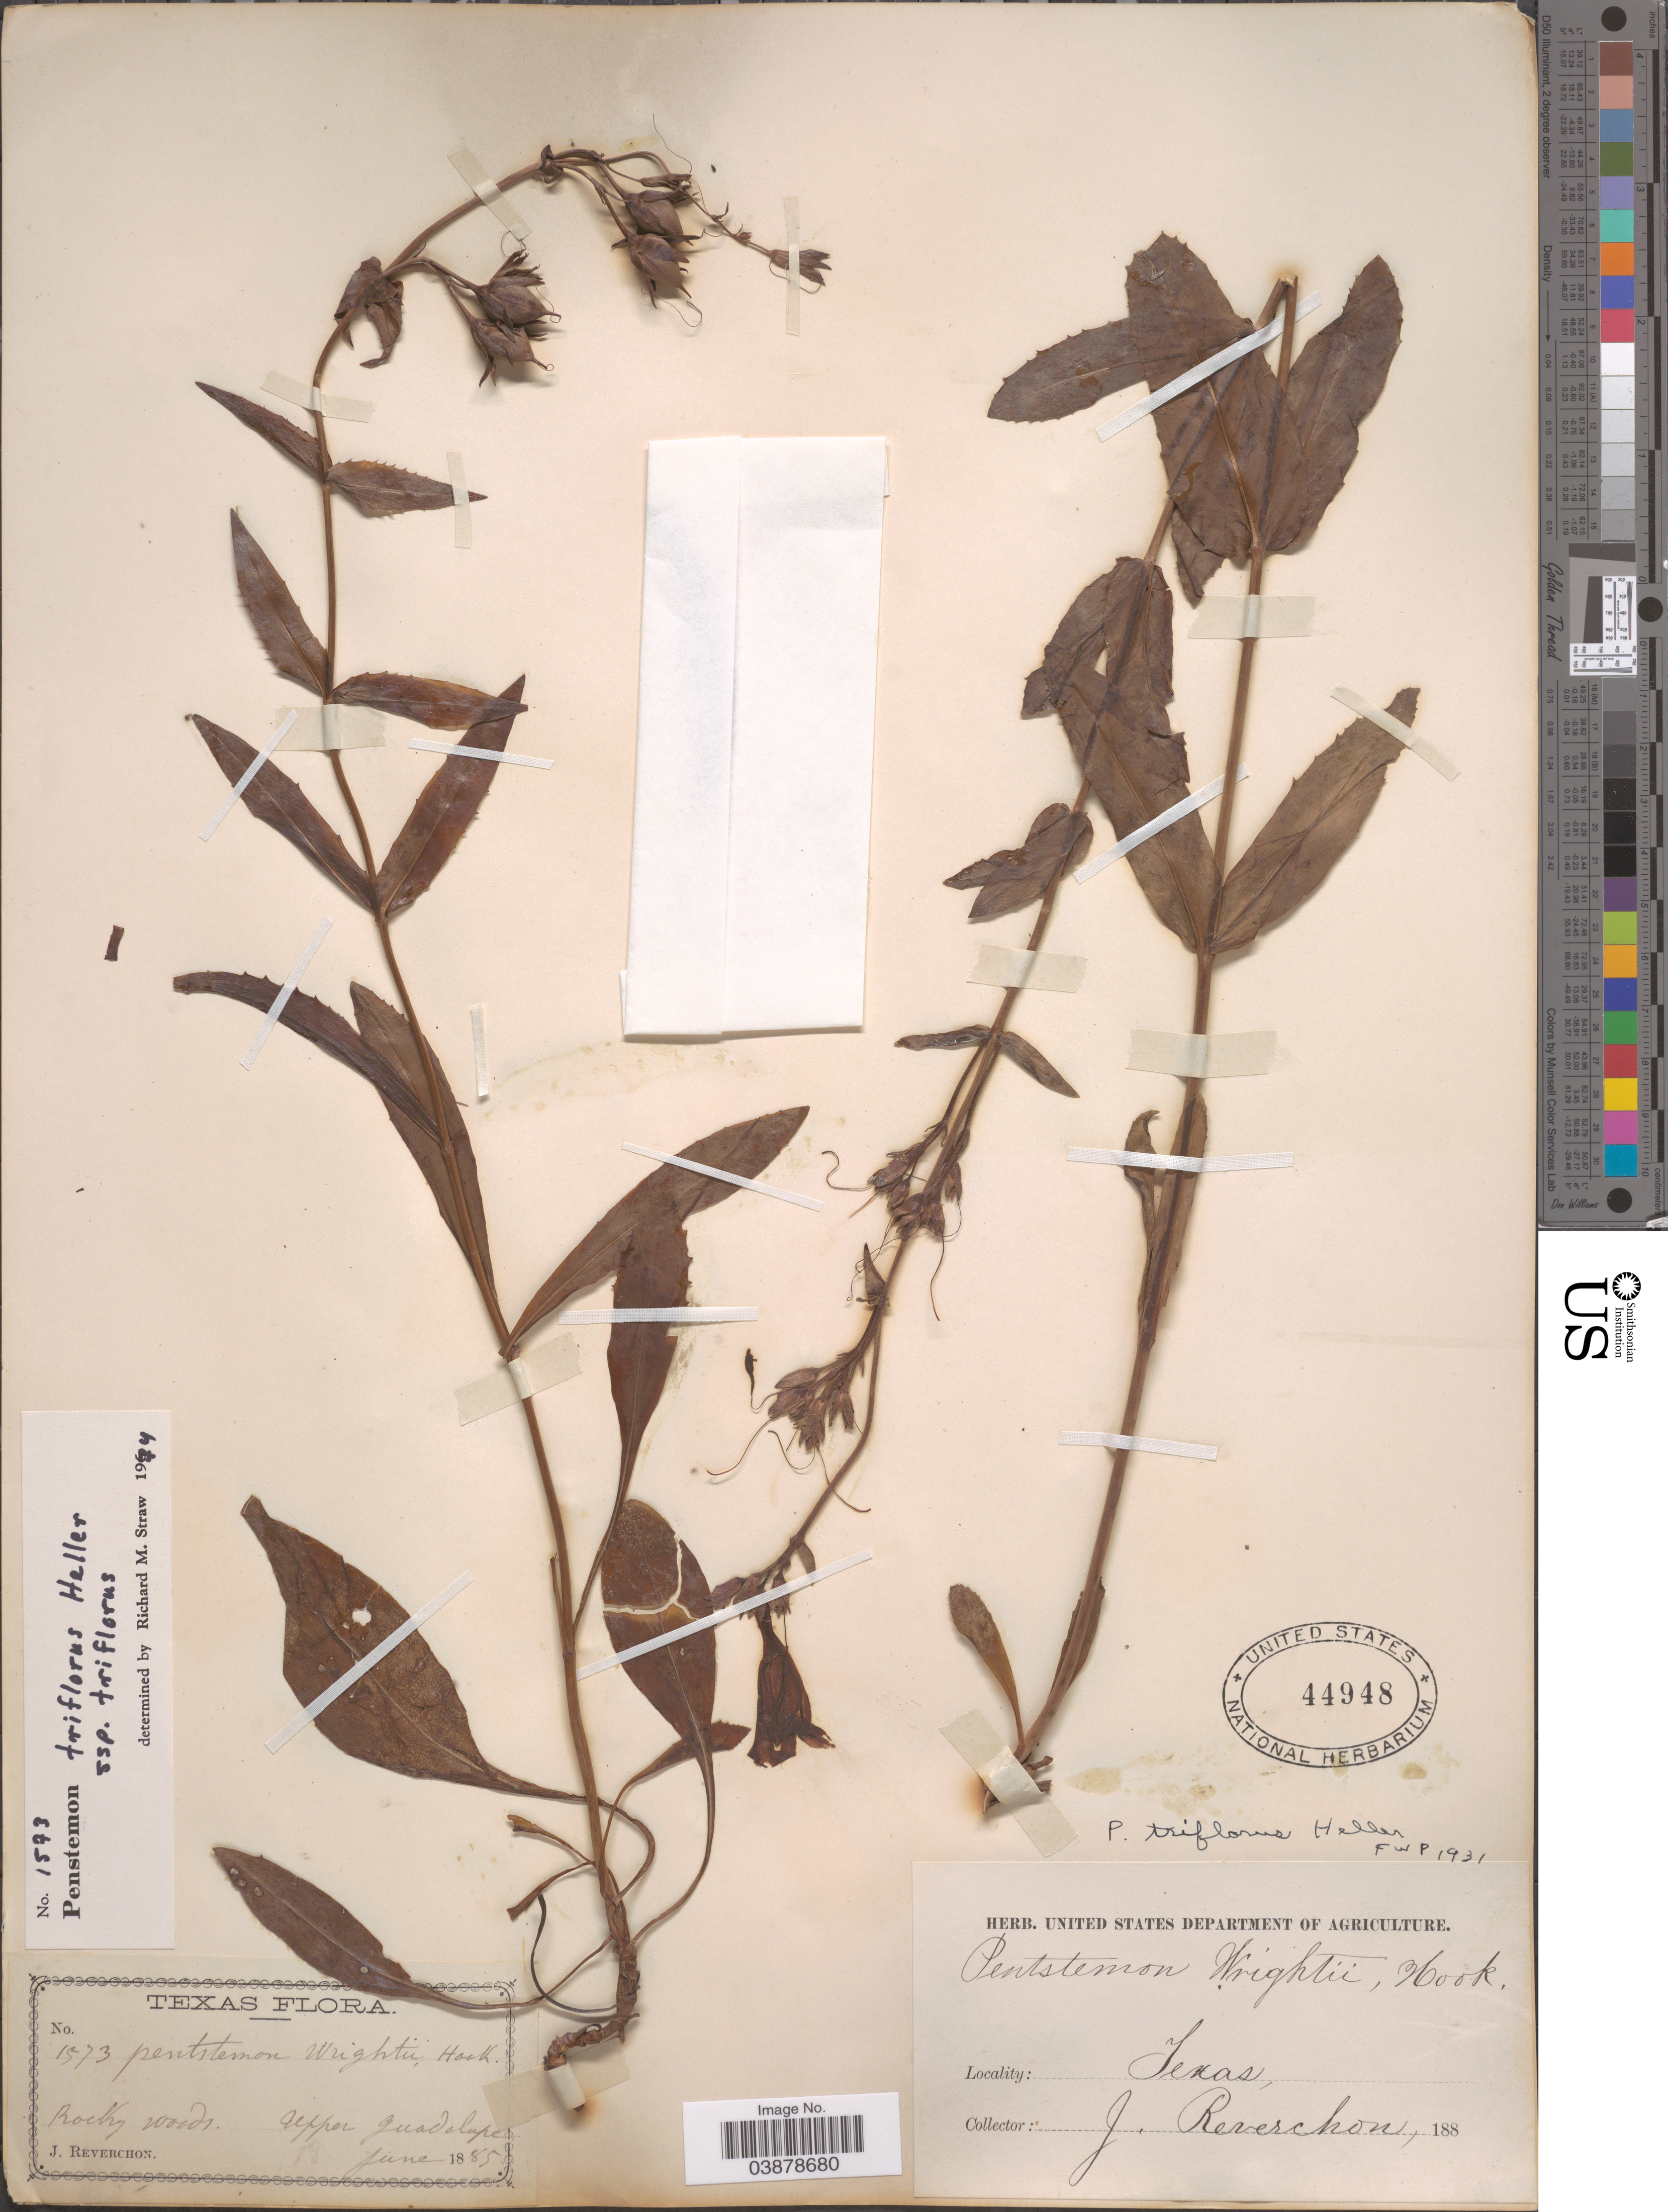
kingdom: Plantae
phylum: Tracheophyta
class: Magnoliopsida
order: Lamiales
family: Plantaginaceae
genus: Penstemon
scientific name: Penstemon triflorus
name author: A. Heller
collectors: J. Reverchon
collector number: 1573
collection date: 1885-06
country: United States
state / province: Texas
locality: Upper Guadalupe.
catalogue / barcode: US 44948